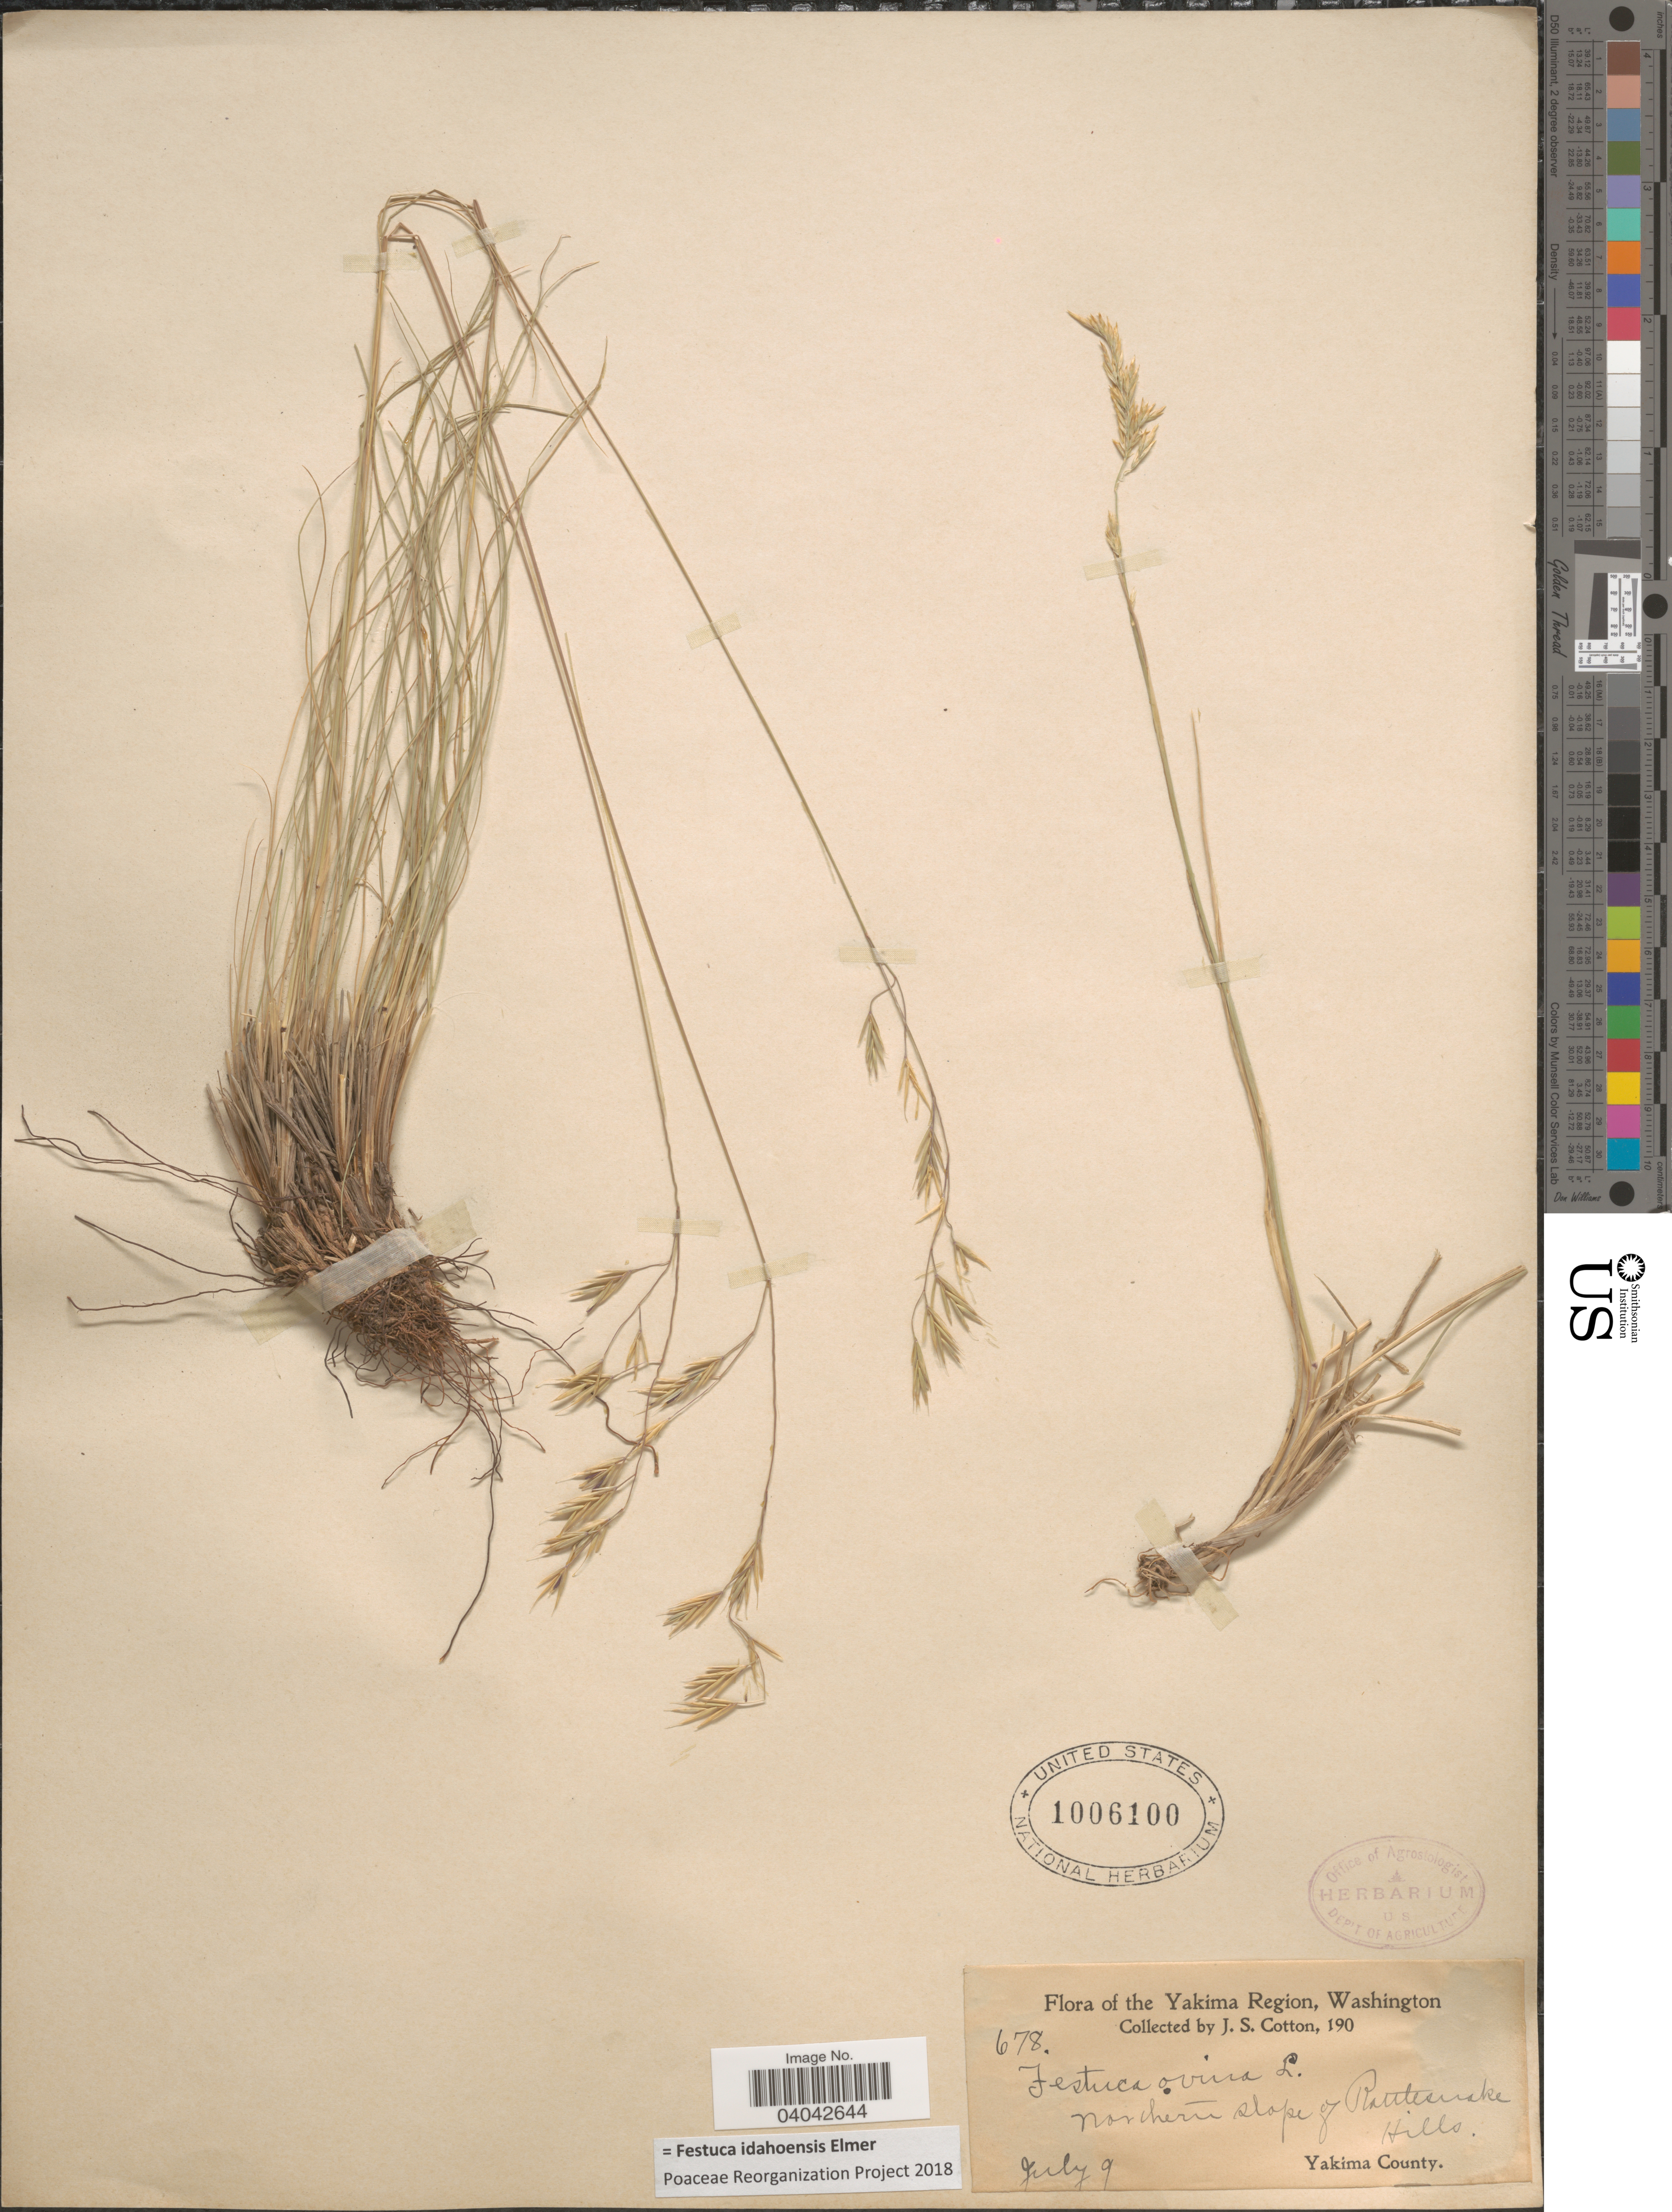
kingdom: Plantae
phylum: Tracheophyta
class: Liliopsida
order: Poales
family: Poaceae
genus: Festuca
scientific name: Festuca idahoensis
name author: Elmer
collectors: J. S. Cotton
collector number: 678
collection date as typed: Transcribed d/m/y: /7/9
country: United States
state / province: Washington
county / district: Yakima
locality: The Yakima Region. Northern slope of Rattlesnake Hills. Yakima County.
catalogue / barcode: US 1006100